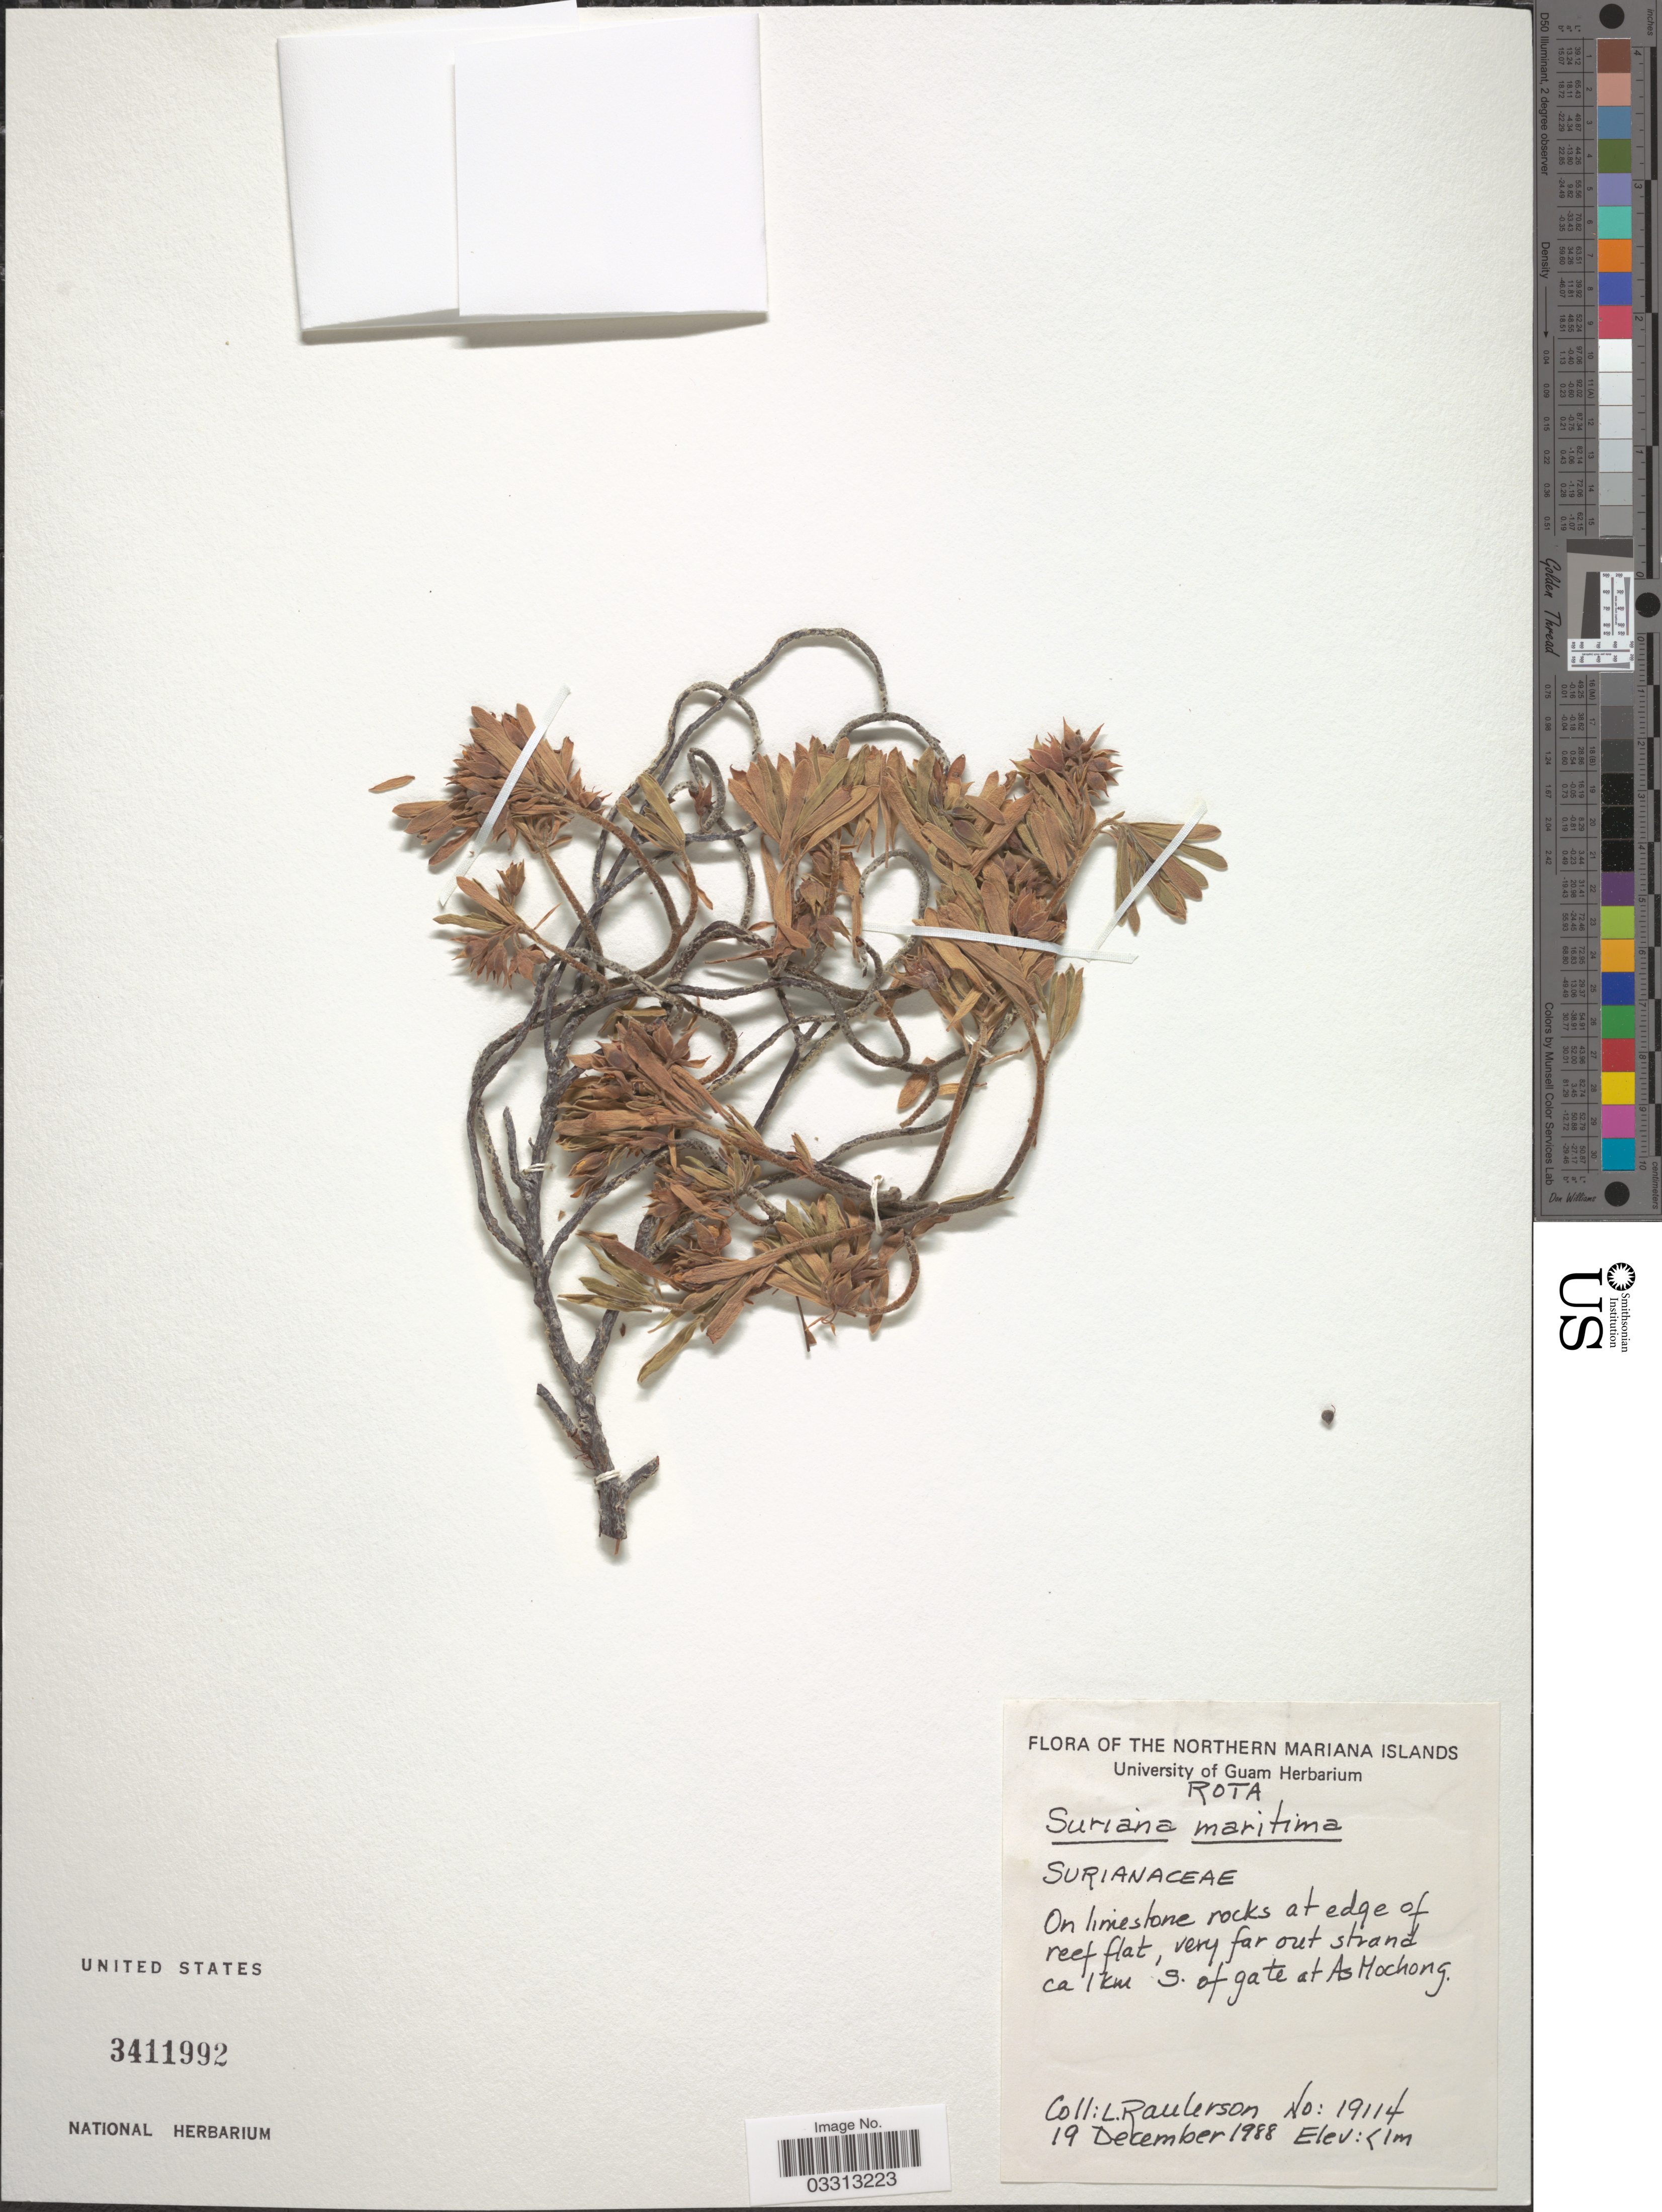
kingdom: Plantae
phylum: Tracheophyta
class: Magnoliopsida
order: Fabales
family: Surianaceae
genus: Suriana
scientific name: Suriana maritima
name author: L.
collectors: L. Raulerson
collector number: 19114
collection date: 1988-12-19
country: Northern Mariana Islands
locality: Rota. Edge of reef flat, very far out strand ca 1 km S. of gate at As Mochong.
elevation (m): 1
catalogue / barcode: US 3411992